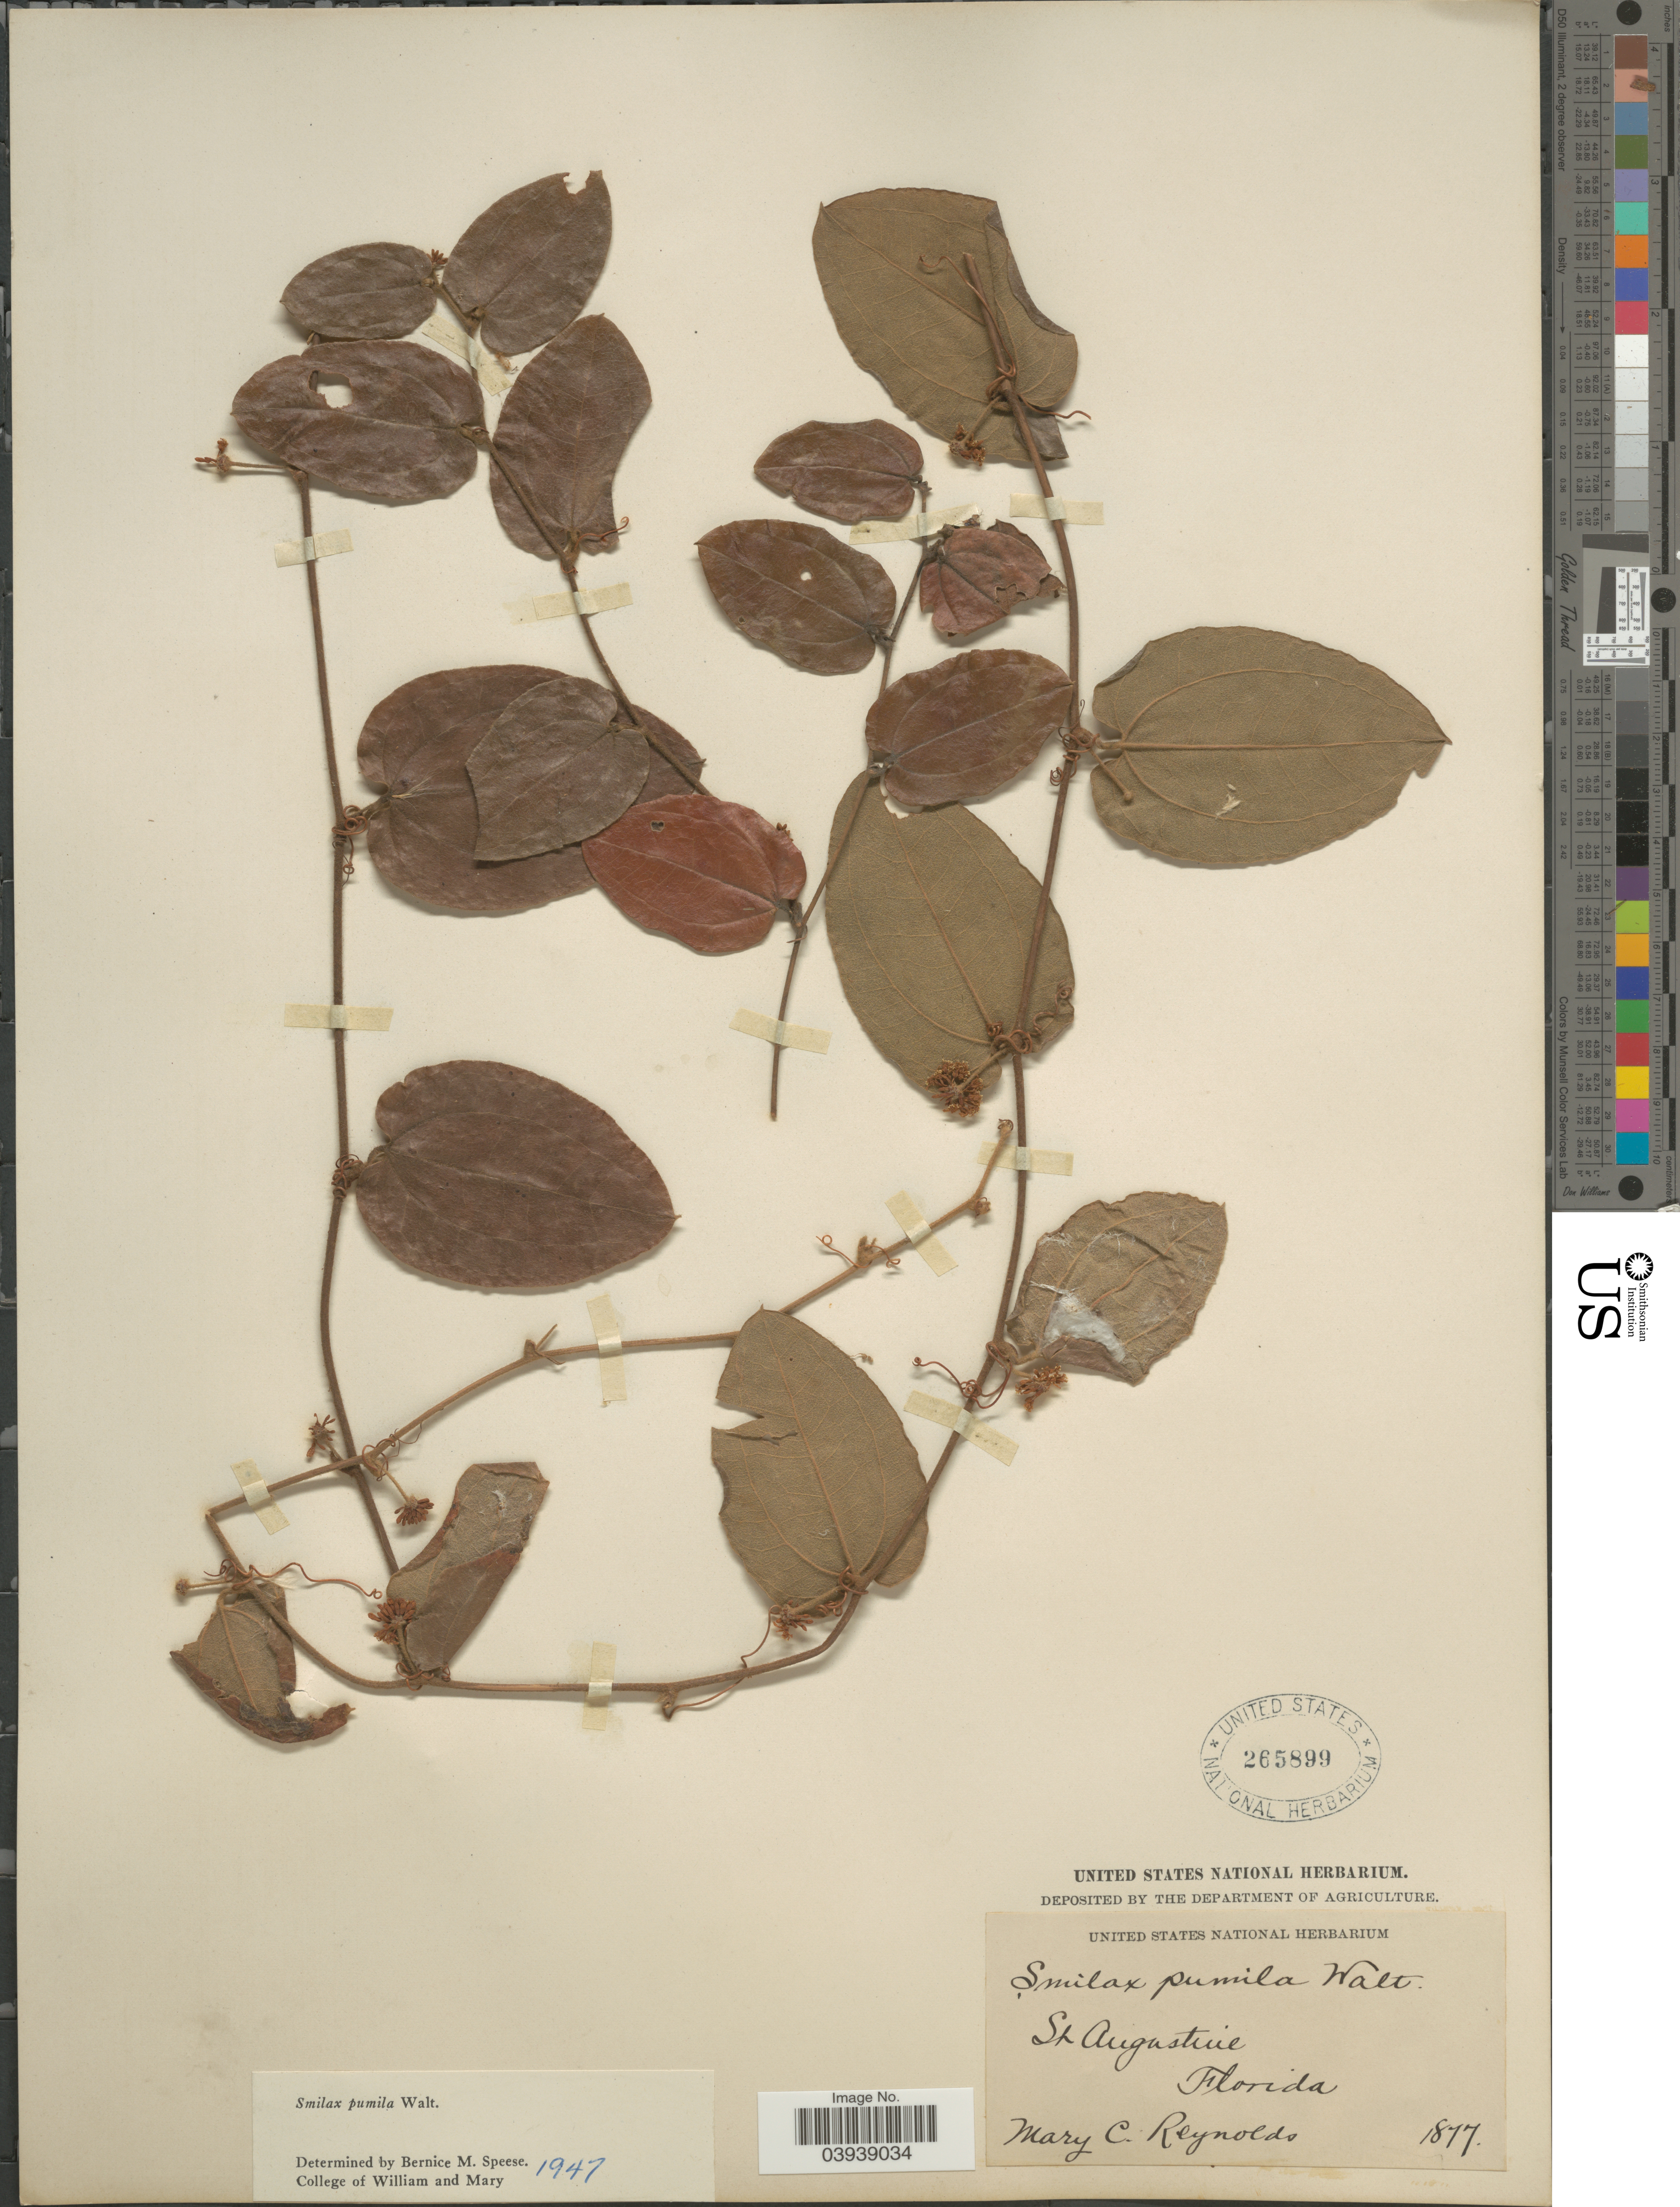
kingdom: Plantae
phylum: Tracheophyta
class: Liliopsida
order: Liliales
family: Smilacaceae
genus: Smilax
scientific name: Smilax pumila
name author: Walter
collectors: M. Reynolds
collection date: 1877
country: United States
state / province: Florida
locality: St. Augustine.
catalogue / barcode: US 265899